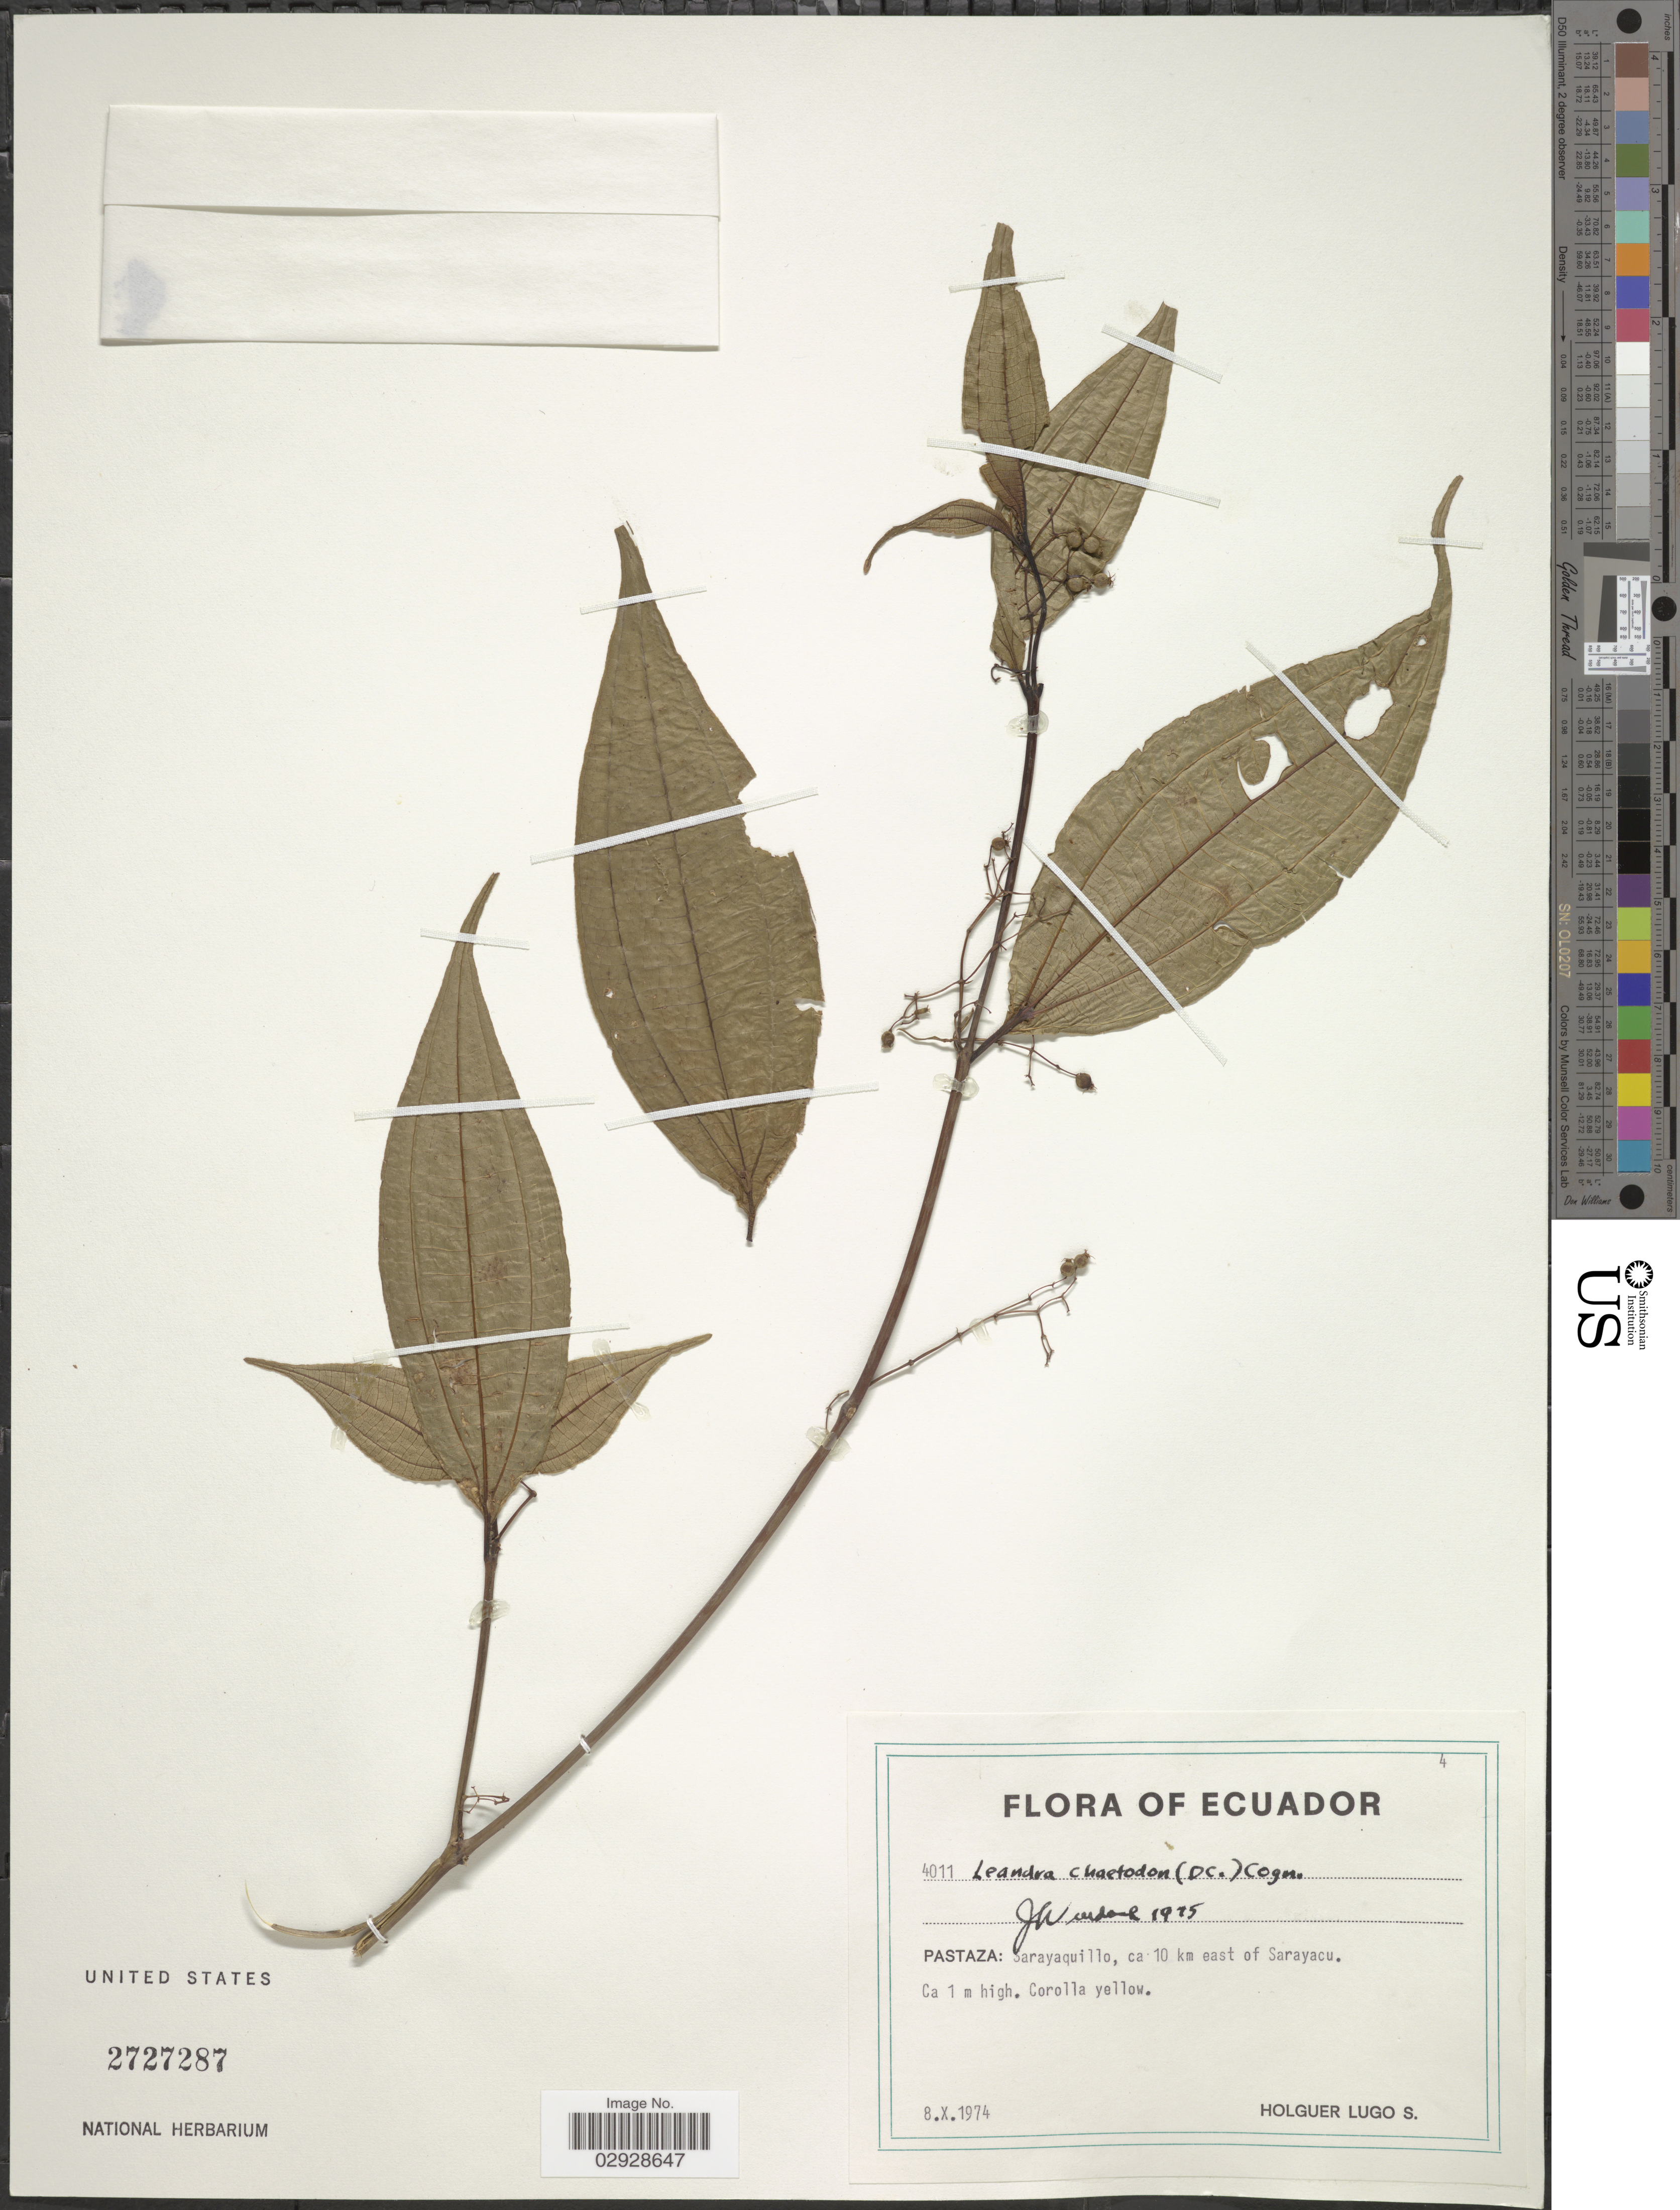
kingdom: Plantae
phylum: Tracheophyta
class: Magnoliopsida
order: Myrtales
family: Melastomataceae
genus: Leandra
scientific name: Leandra chaetodon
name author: (DC.) Cogn.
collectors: H. Lugo S.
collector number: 4011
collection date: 1974-10-08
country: Ecuador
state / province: Pastaza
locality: Sarayaquillo, ca 10 km east of Sarayacu.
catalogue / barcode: US 2727287